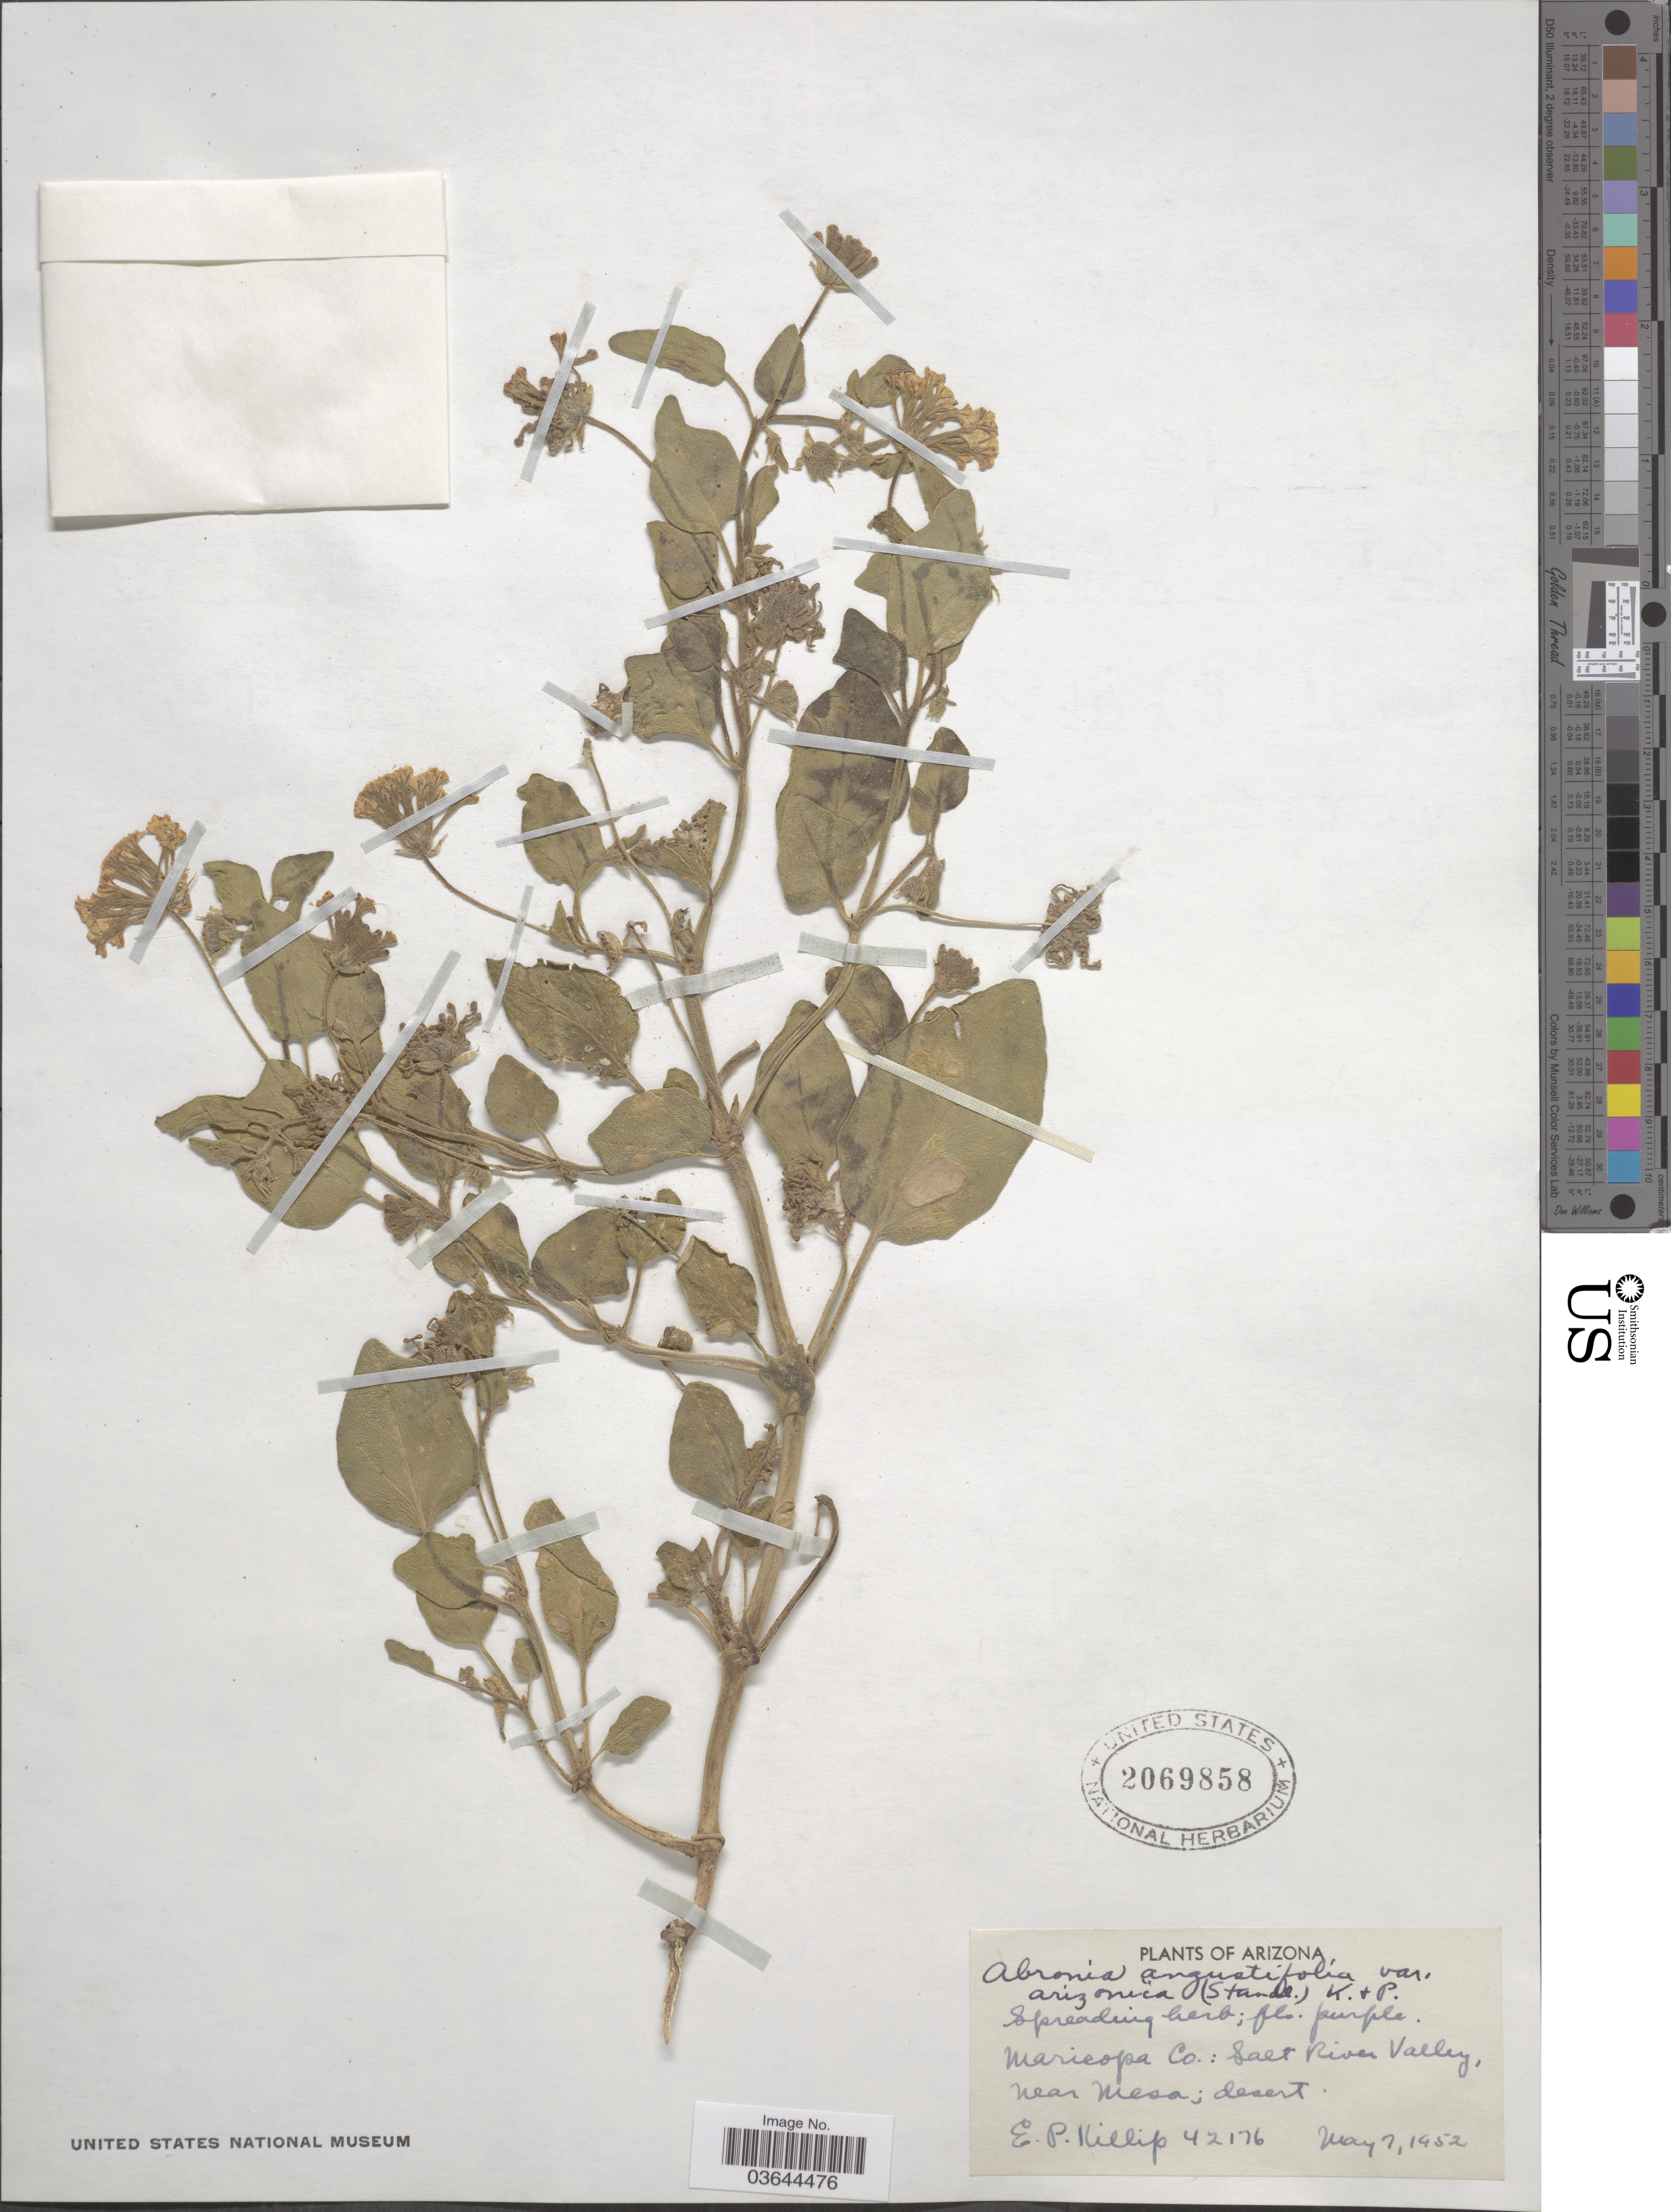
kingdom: Plantae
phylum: Tracheophyta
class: Magnoliopsida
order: Caryophyllales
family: Nyctaginaceae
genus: Abronia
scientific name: Abronia angustifolia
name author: Greene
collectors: E. P. Killip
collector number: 42176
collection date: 1952-05-07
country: United States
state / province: Arizona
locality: Maricopa Co.: Salt River Valley, near Mesa; desert.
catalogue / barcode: US 2069858